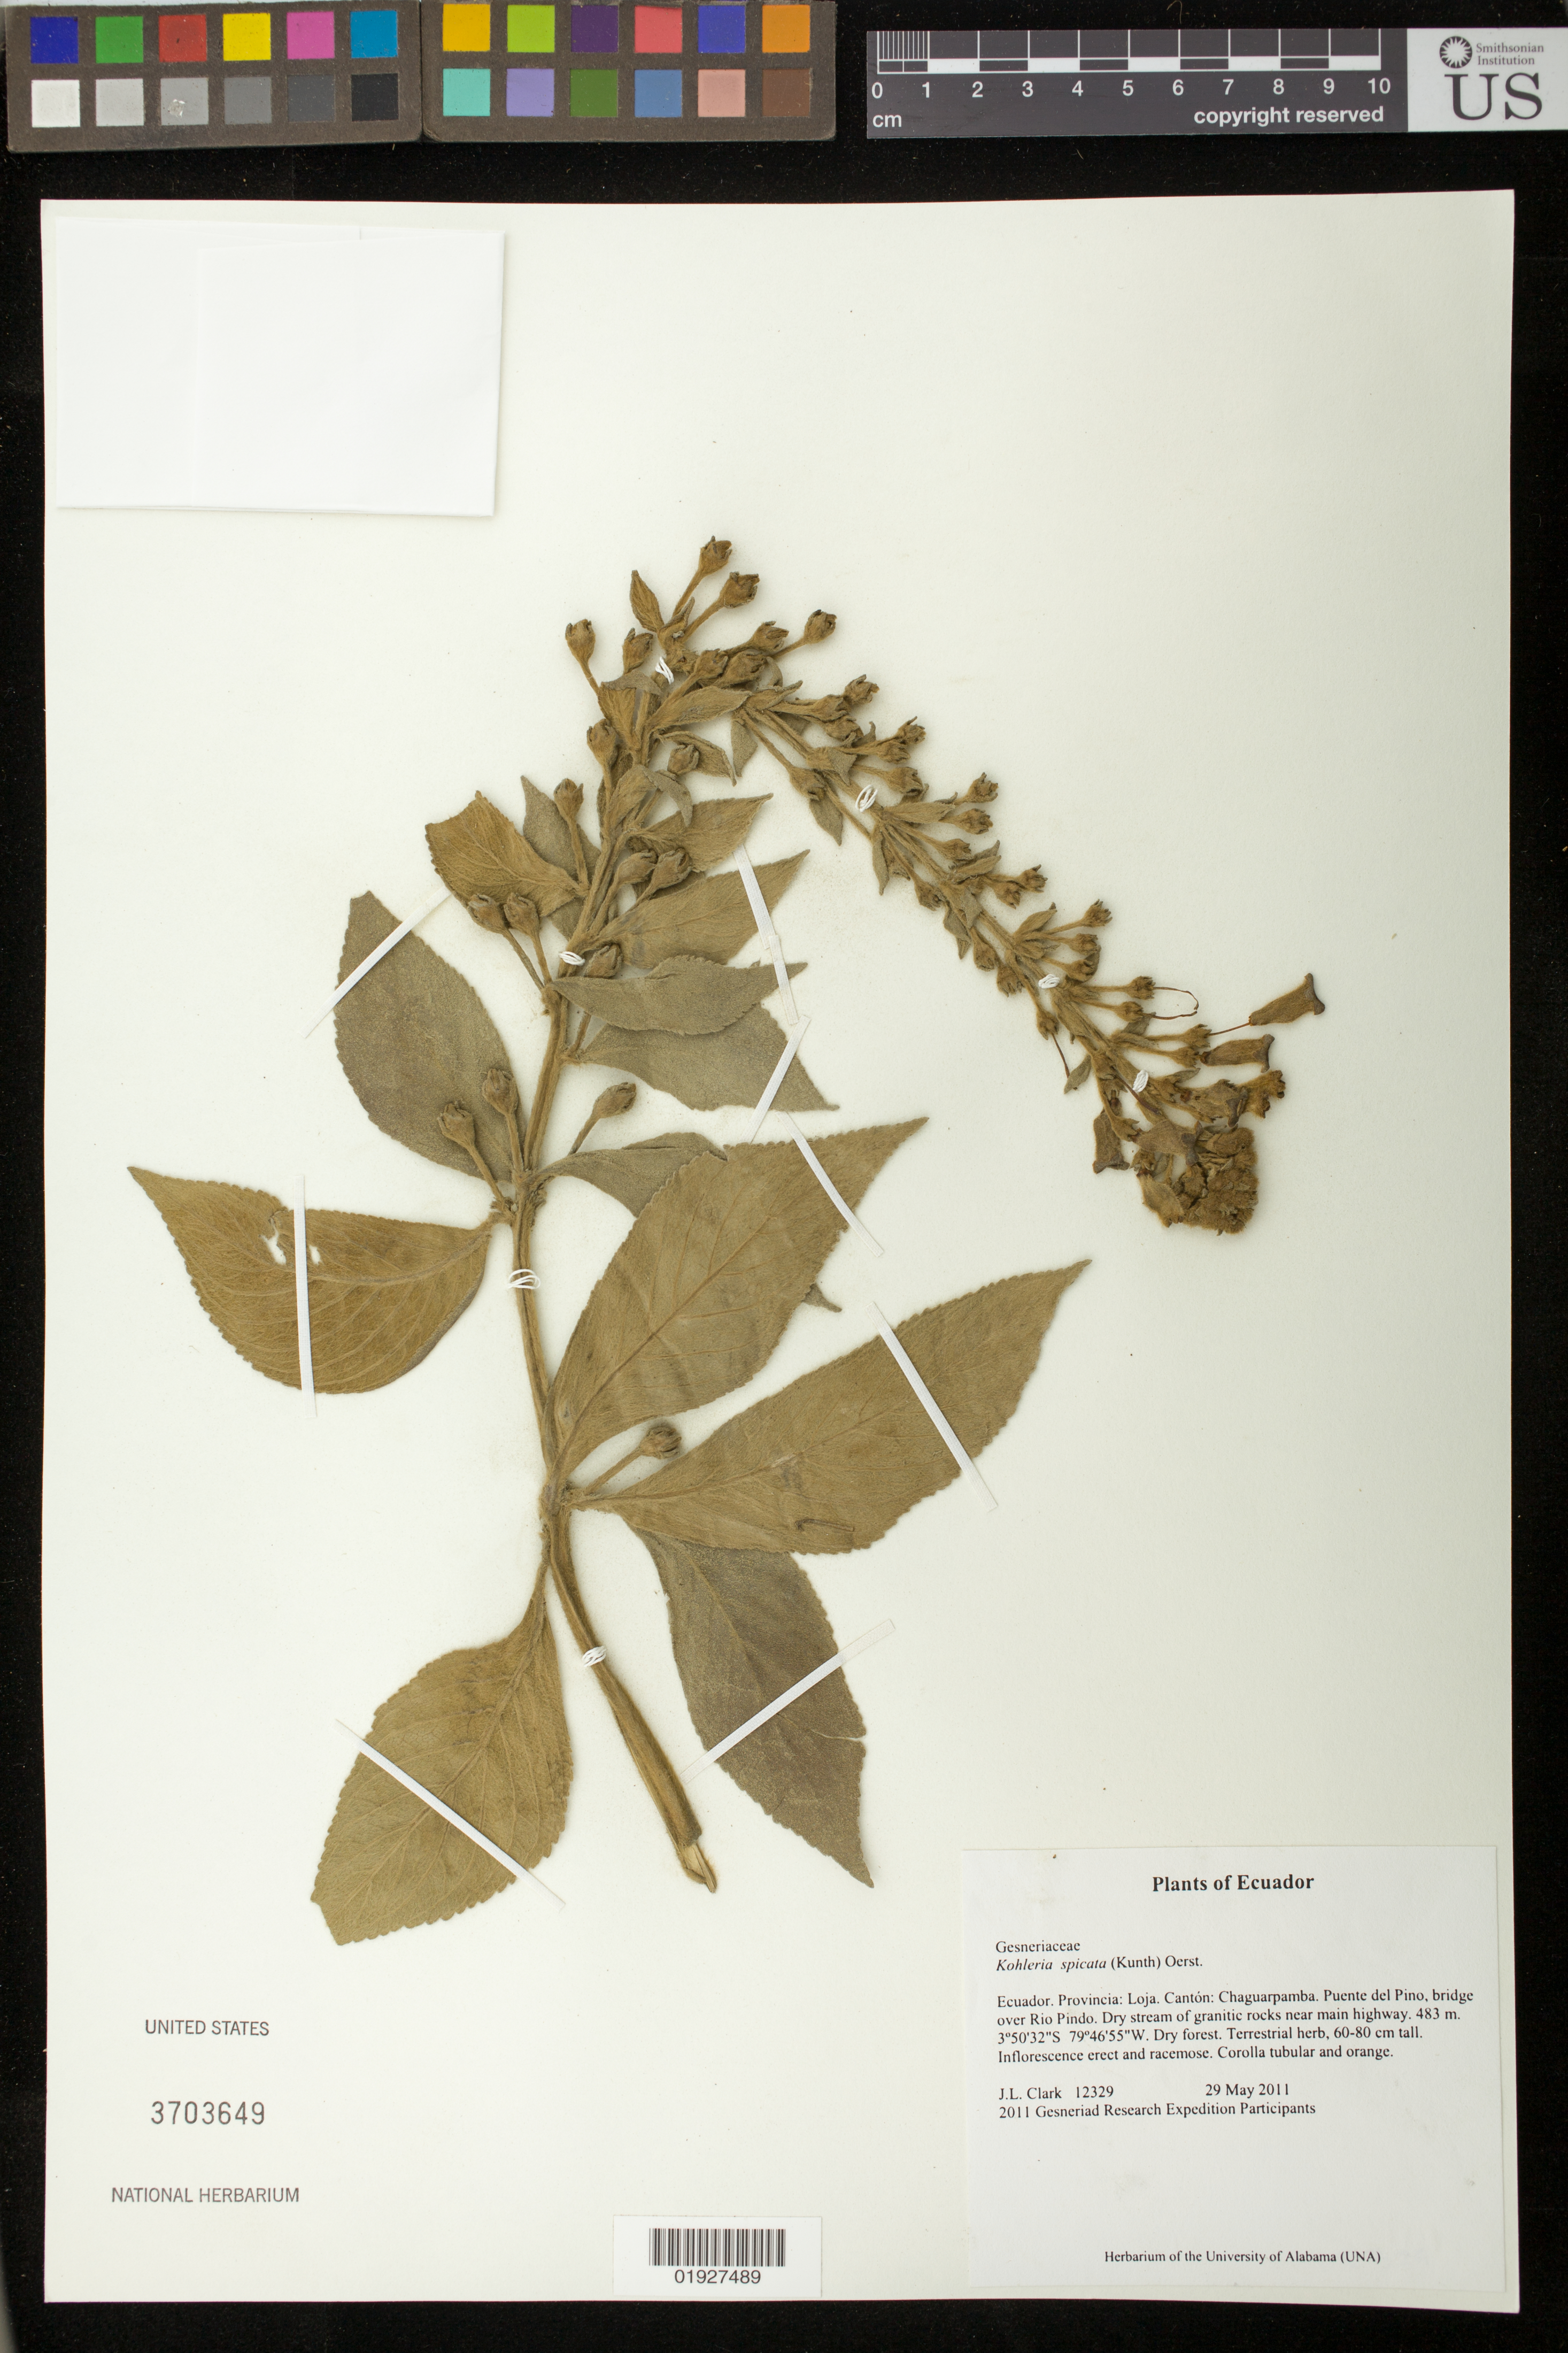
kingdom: Plantae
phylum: Tracheophyta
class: Magnoliopsida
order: Lamiales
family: Gesneriaceae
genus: Kohleria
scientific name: Kohleria spicata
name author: (Kunth) Oerst.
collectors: J. L. Clark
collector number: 12329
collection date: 2011-05-29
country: Ecuador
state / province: Loja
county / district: Cantón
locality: Puente del Pino, bridge over Rio Pindo.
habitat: Dry forest, dry stream of gigantic rocks near main highway.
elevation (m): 483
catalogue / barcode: US 3703649